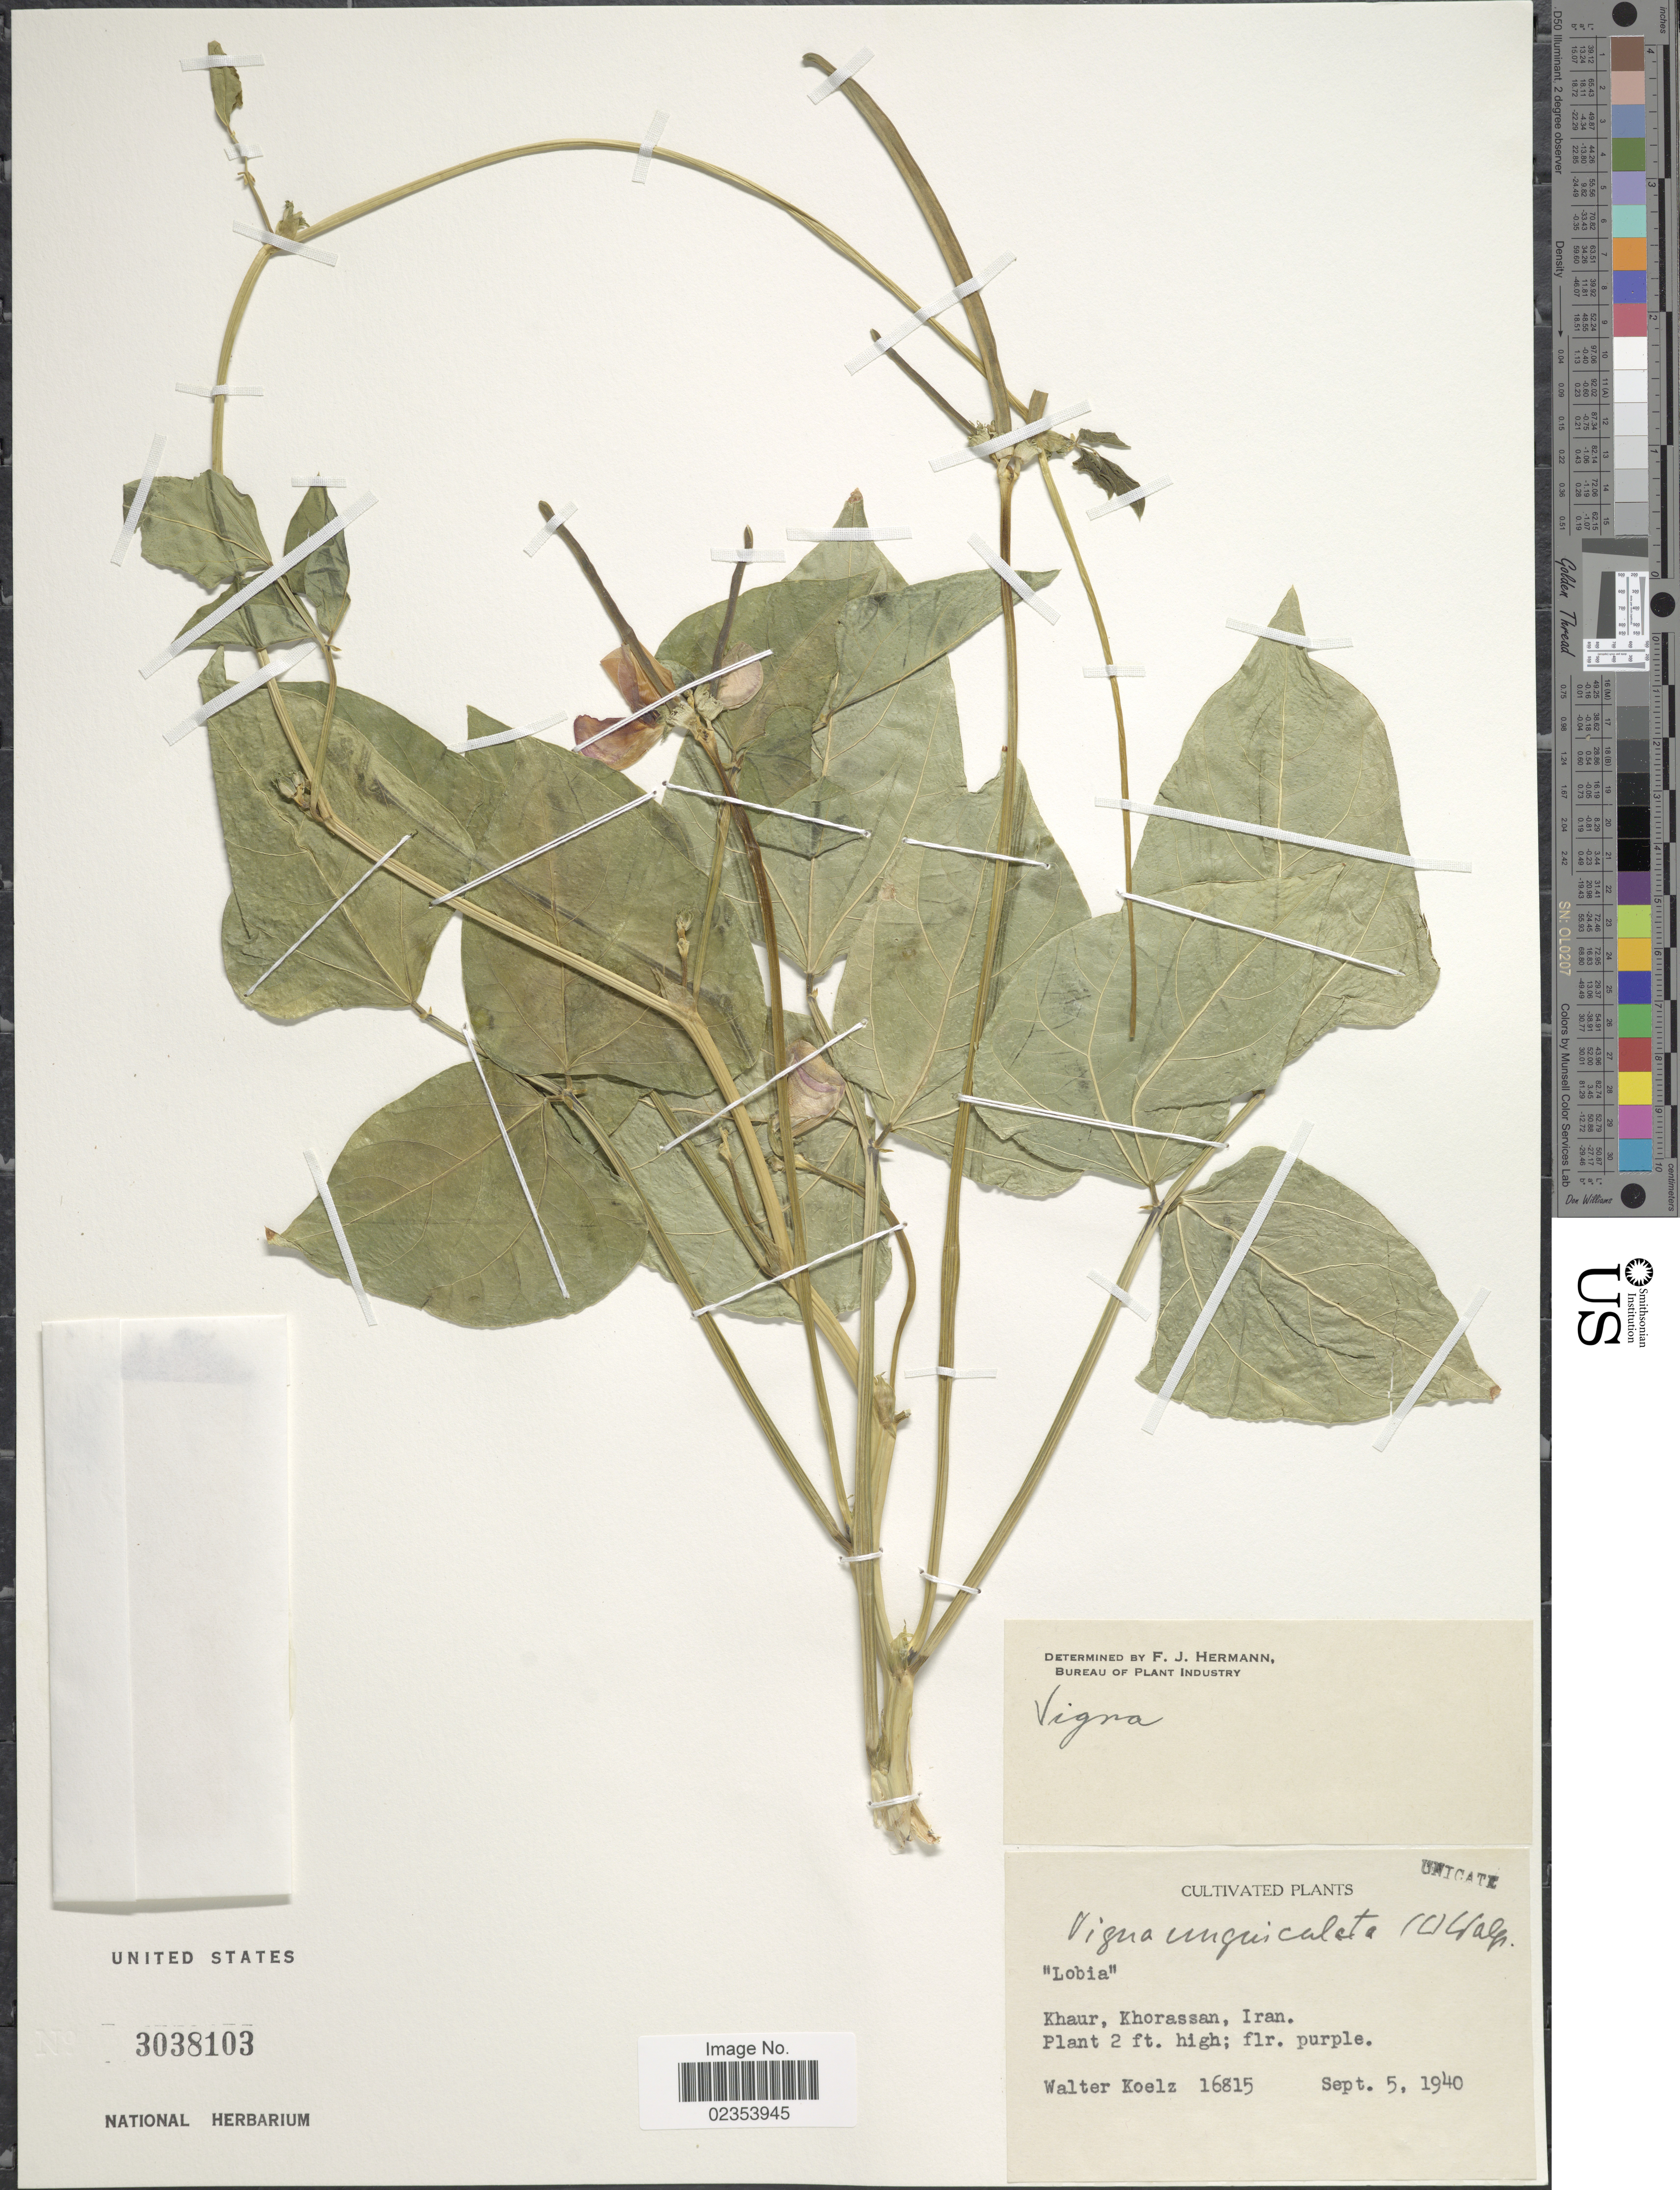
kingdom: Plantae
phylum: Tracheophyta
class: Magnoliopsida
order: Fabales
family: Fabaceae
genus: Vigna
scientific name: Vigna unguiculata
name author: (L.) Walp.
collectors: W. N. Koelz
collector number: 16815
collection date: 1940-09-05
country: Iran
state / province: Khorasan [obsolete]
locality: Khaur, Khorassan, Iran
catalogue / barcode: US 3038103